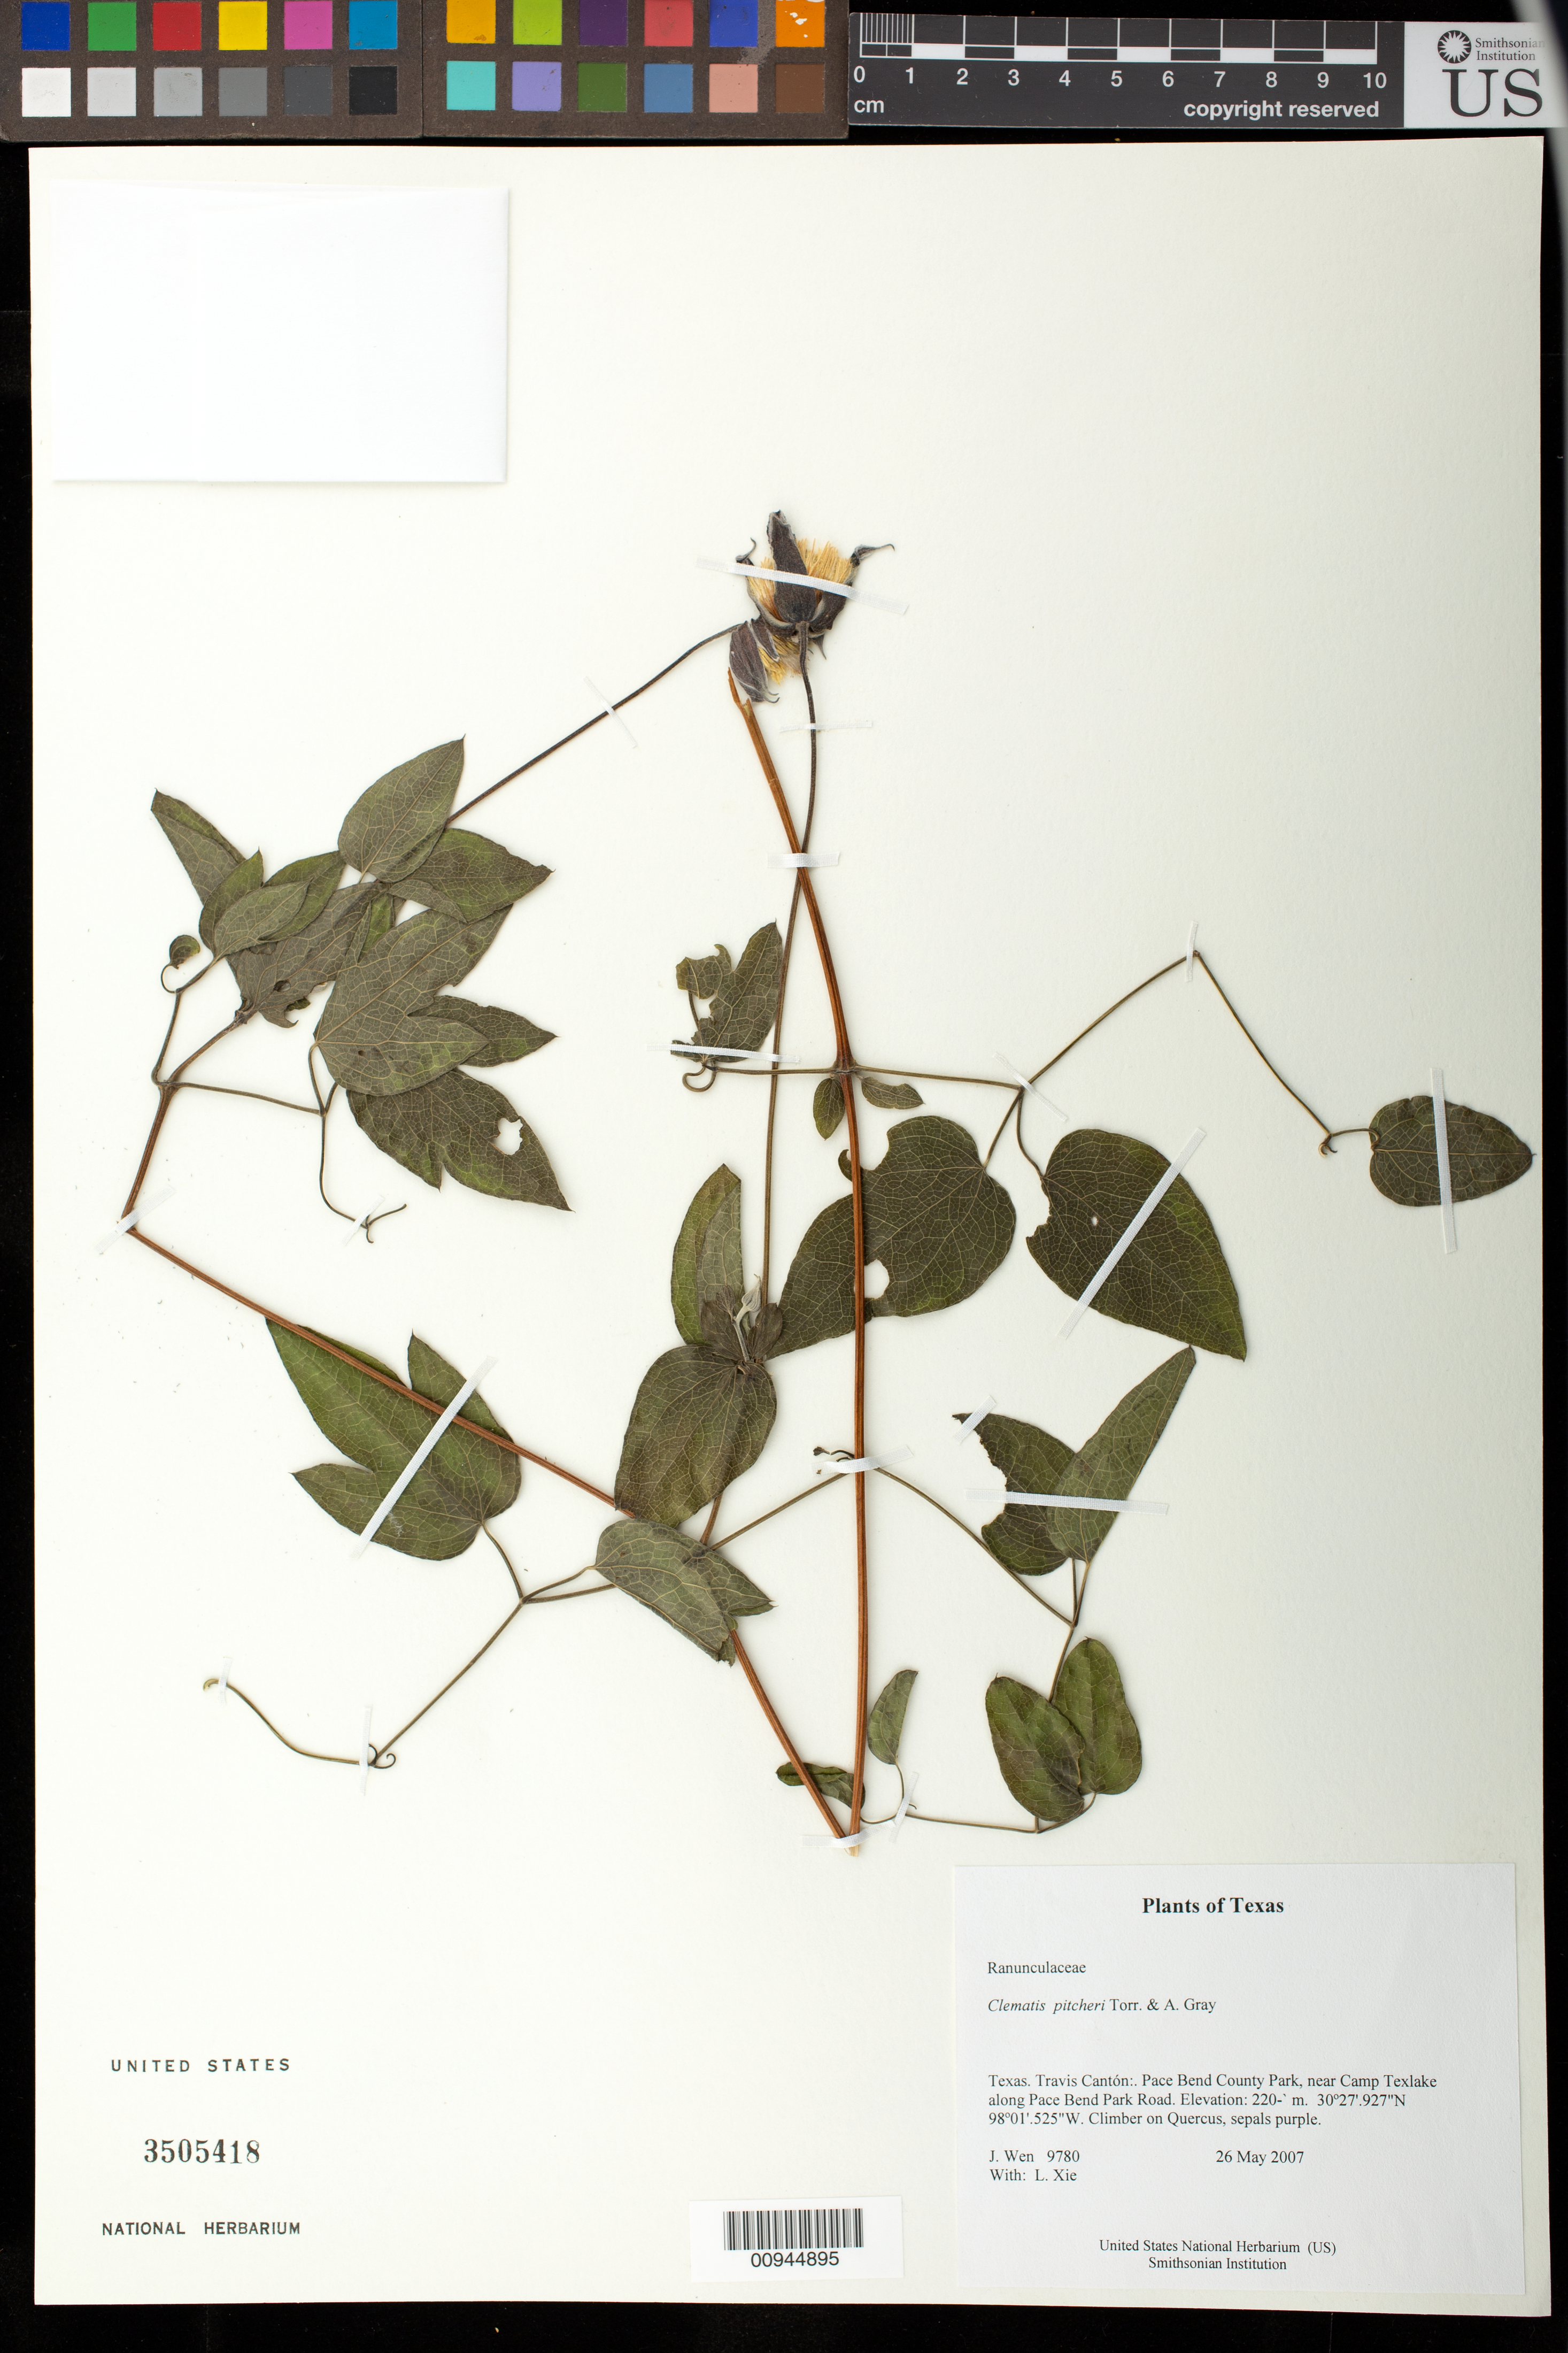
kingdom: Plantae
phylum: Tracheophyta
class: Magnoliopsida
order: Ranunculales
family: Ranunculaceae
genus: Clematis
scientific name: Clematis pitcheri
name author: Torr. & A. Gray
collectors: J. Wen & L. Xie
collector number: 9780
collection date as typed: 26 May 2007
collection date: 2007-05-26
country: United States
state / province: Texas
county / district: Travis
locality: Pace Bend County Park, near Camp Texlake along Pace Bend Park Road.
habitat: On Quercus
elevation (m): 220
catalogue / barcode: US 3505418